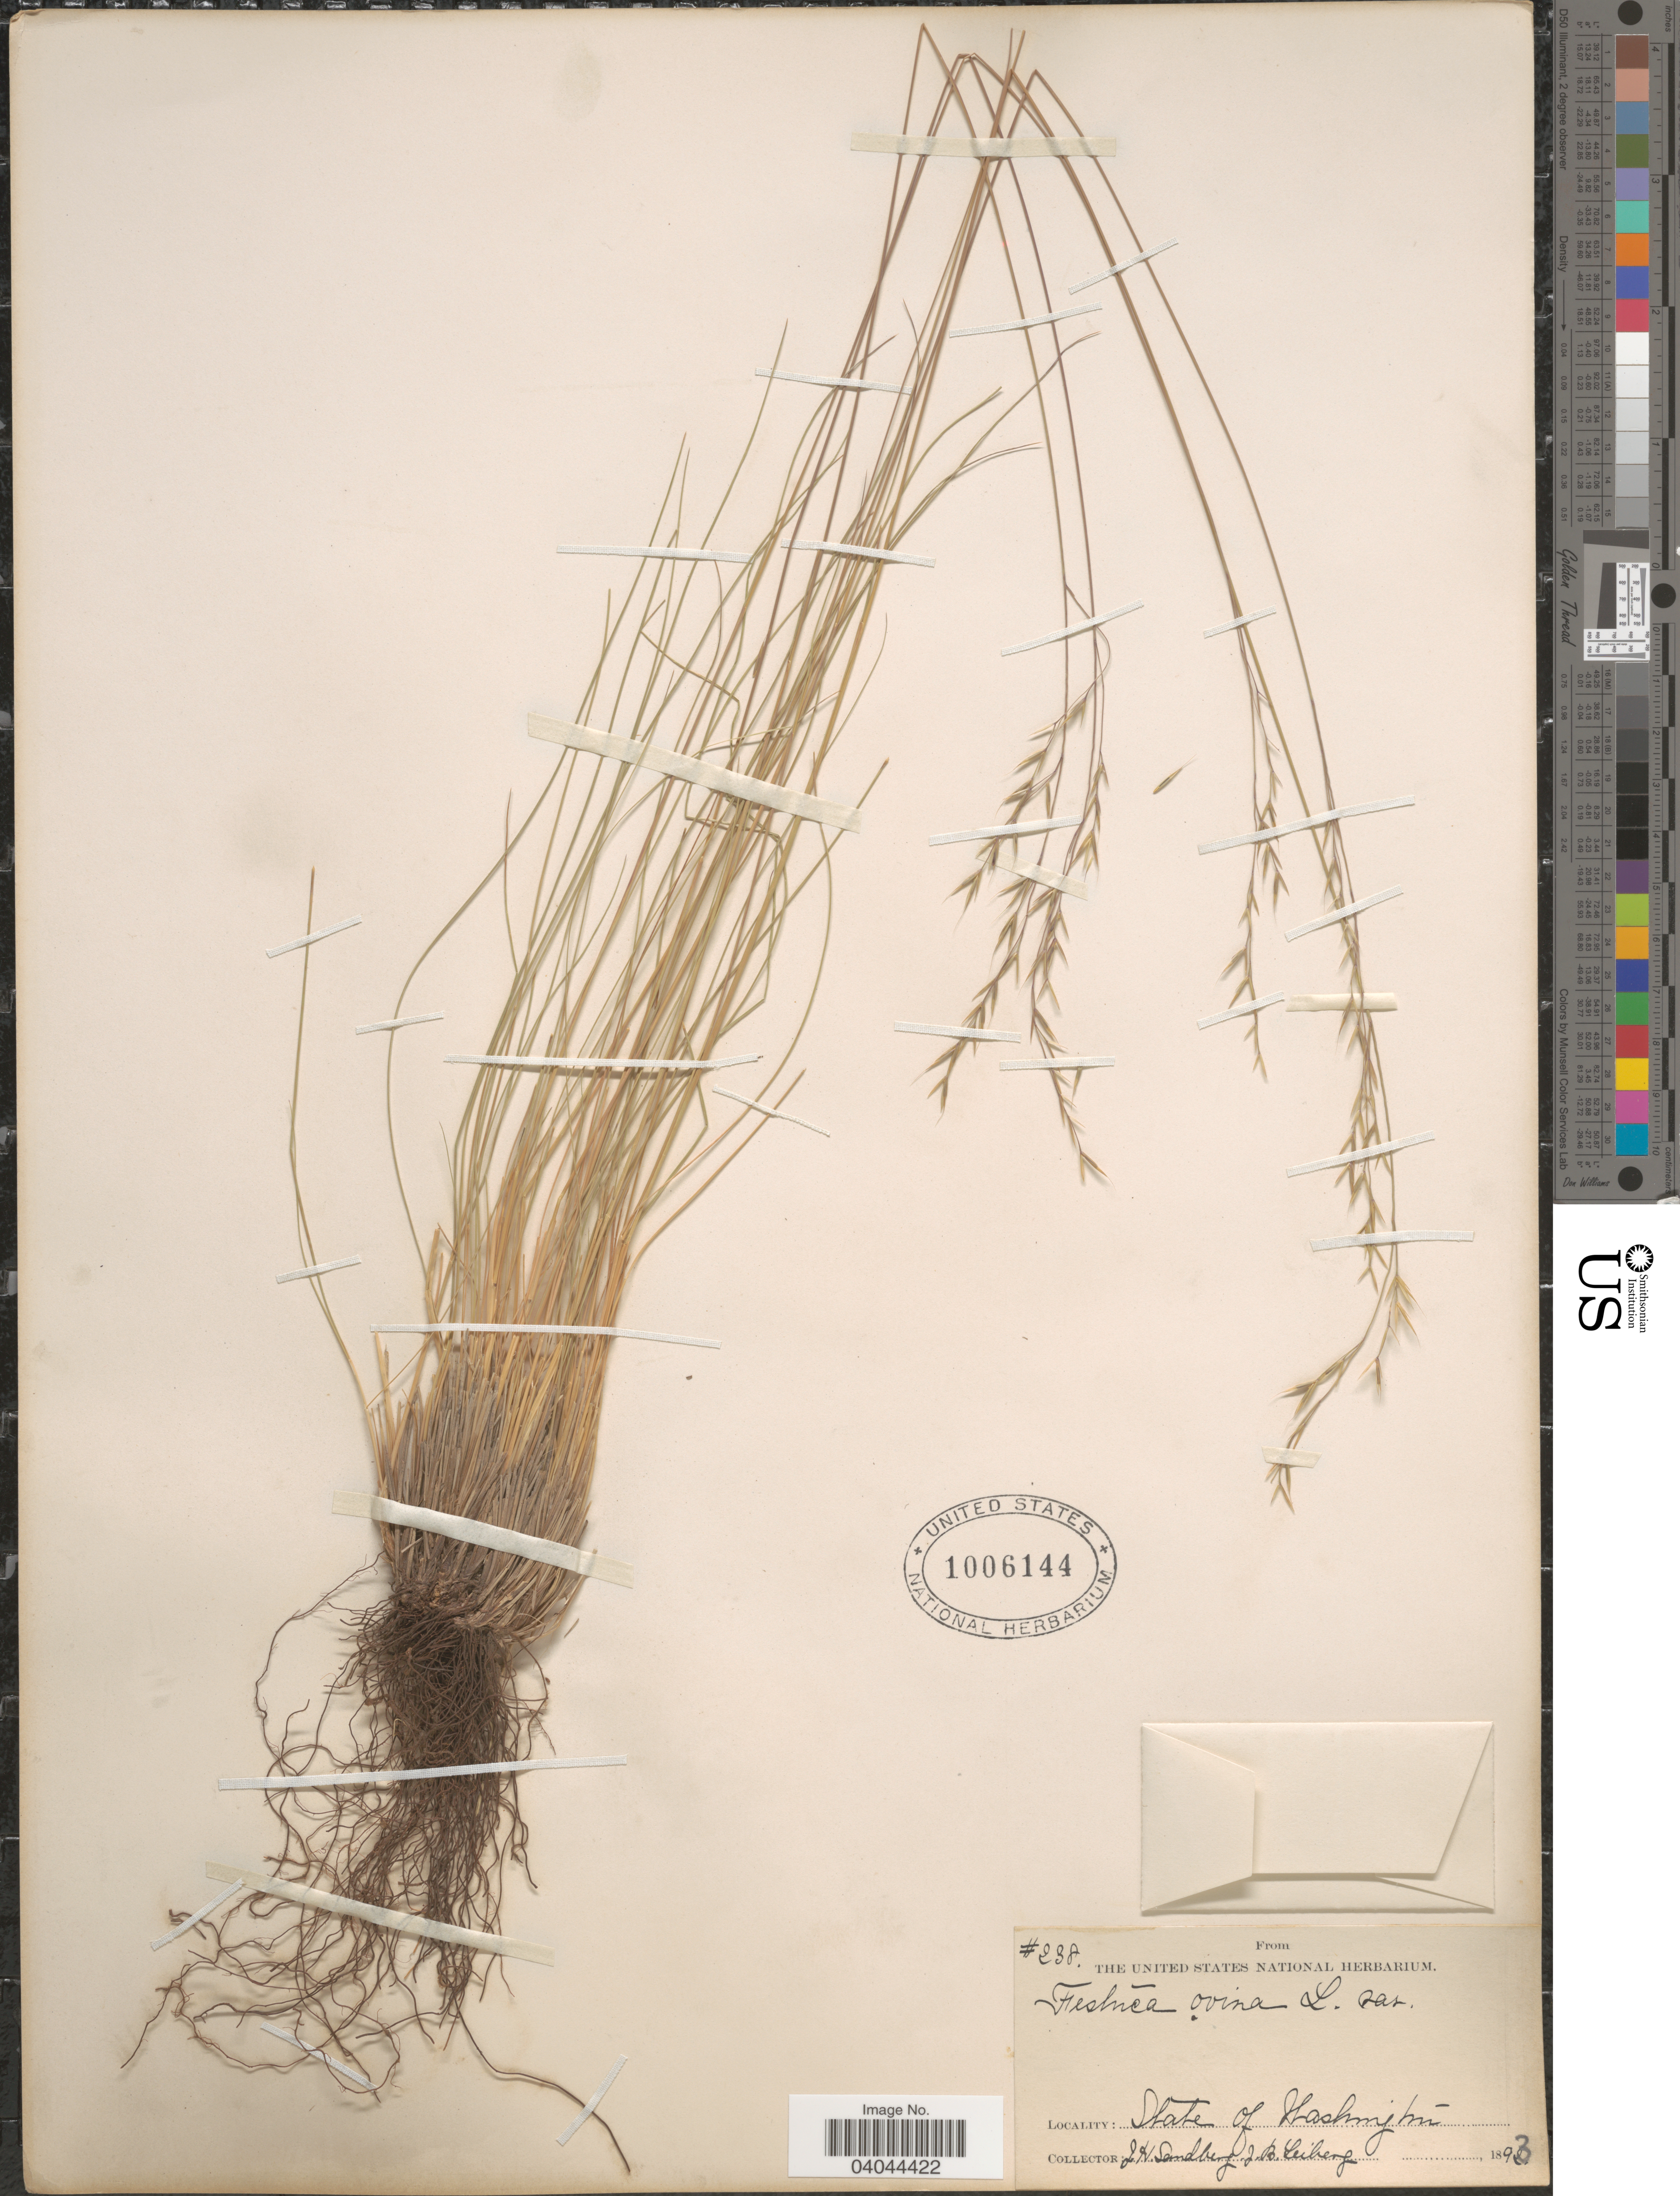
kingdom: Plantae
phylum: Tracheophyta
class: Liliopsida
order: Poales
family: Poaceae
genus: Festuca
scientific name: Festuca ovina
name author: L.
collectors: J. H. Sandberg & J. B. Leiberg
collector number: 238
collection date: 1893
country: United States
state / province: Washington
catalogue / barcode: US 1006144